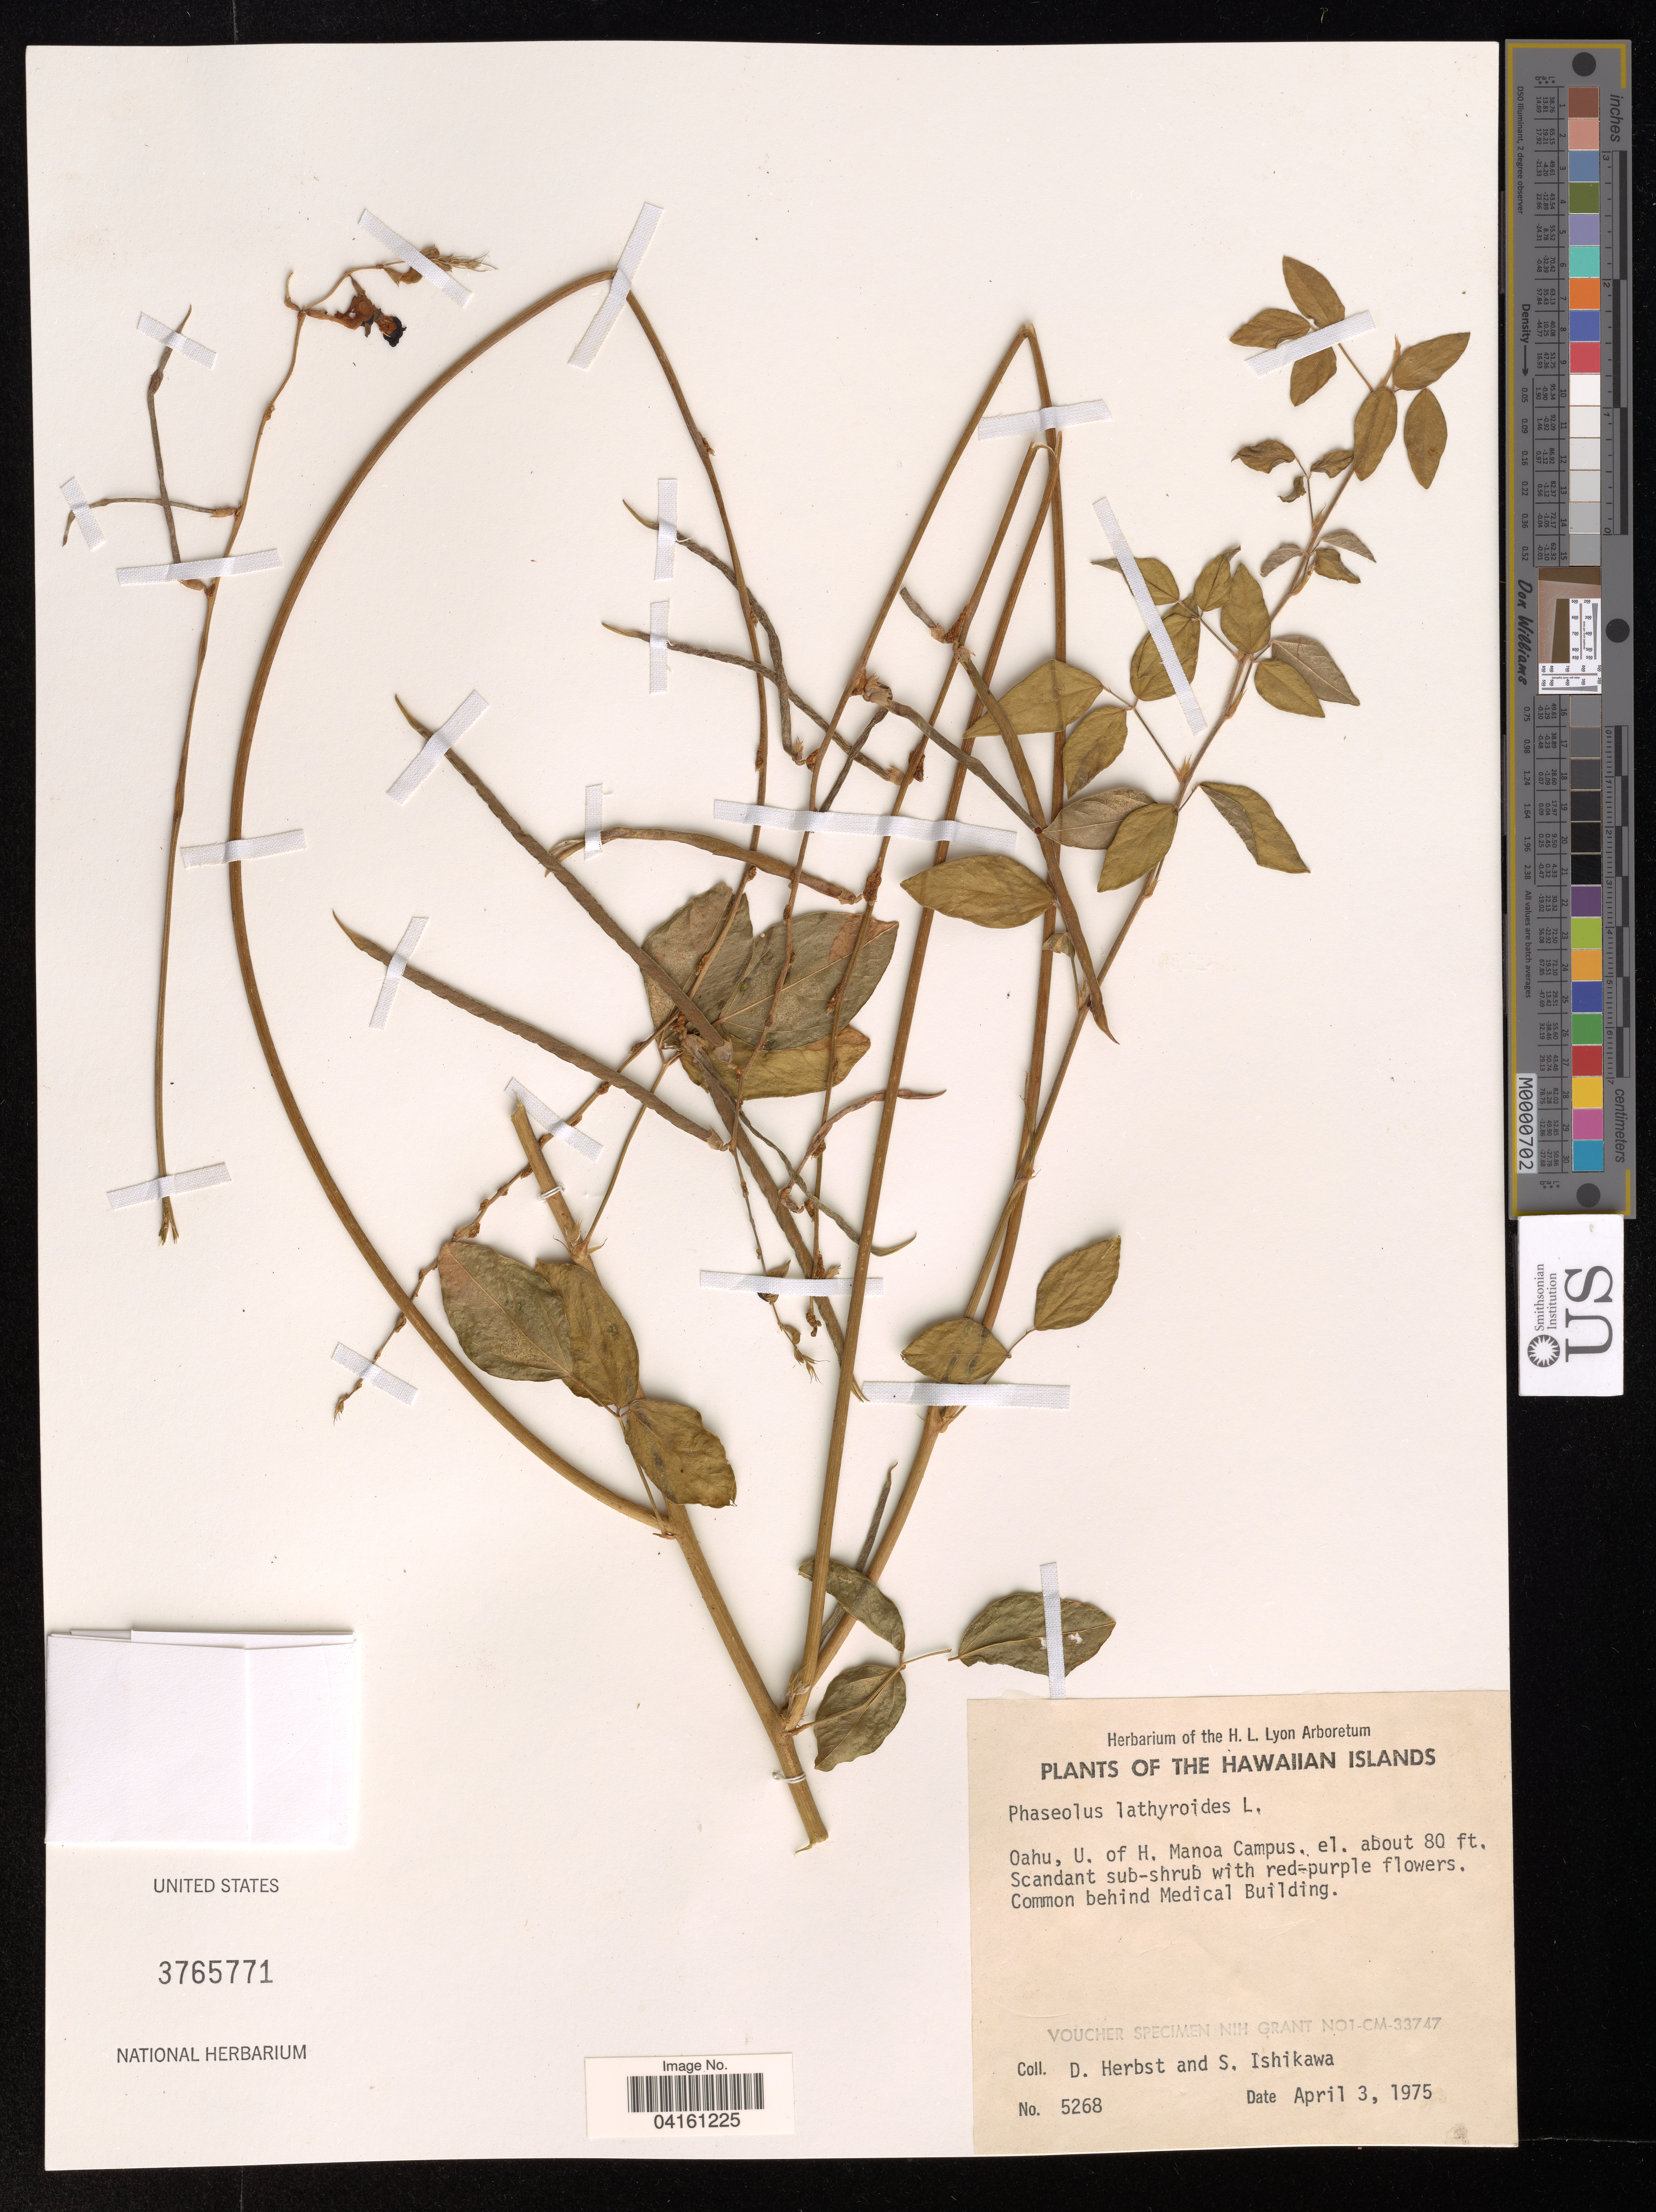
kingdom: Plantae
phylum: Tracheophyta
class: Magnoliopsida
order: Fabales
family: Fabaceae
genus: Macroptilium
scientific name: Macroptilium lathyroides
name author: (L.) Urb.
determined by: Wagner, W. L., (BOT), Smithsonian Institution - National Museum of Natural History (UNITED STATES)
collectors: D. Herbst & S. Ishikawa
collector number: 5268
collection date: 1975-04-03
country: United States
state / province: Hawaii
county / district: Honolulu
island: Oahu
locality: The Hawaiian Islands. Oahu, U. of H. Manoa Campus.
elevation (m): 24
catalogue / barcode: US 3765771